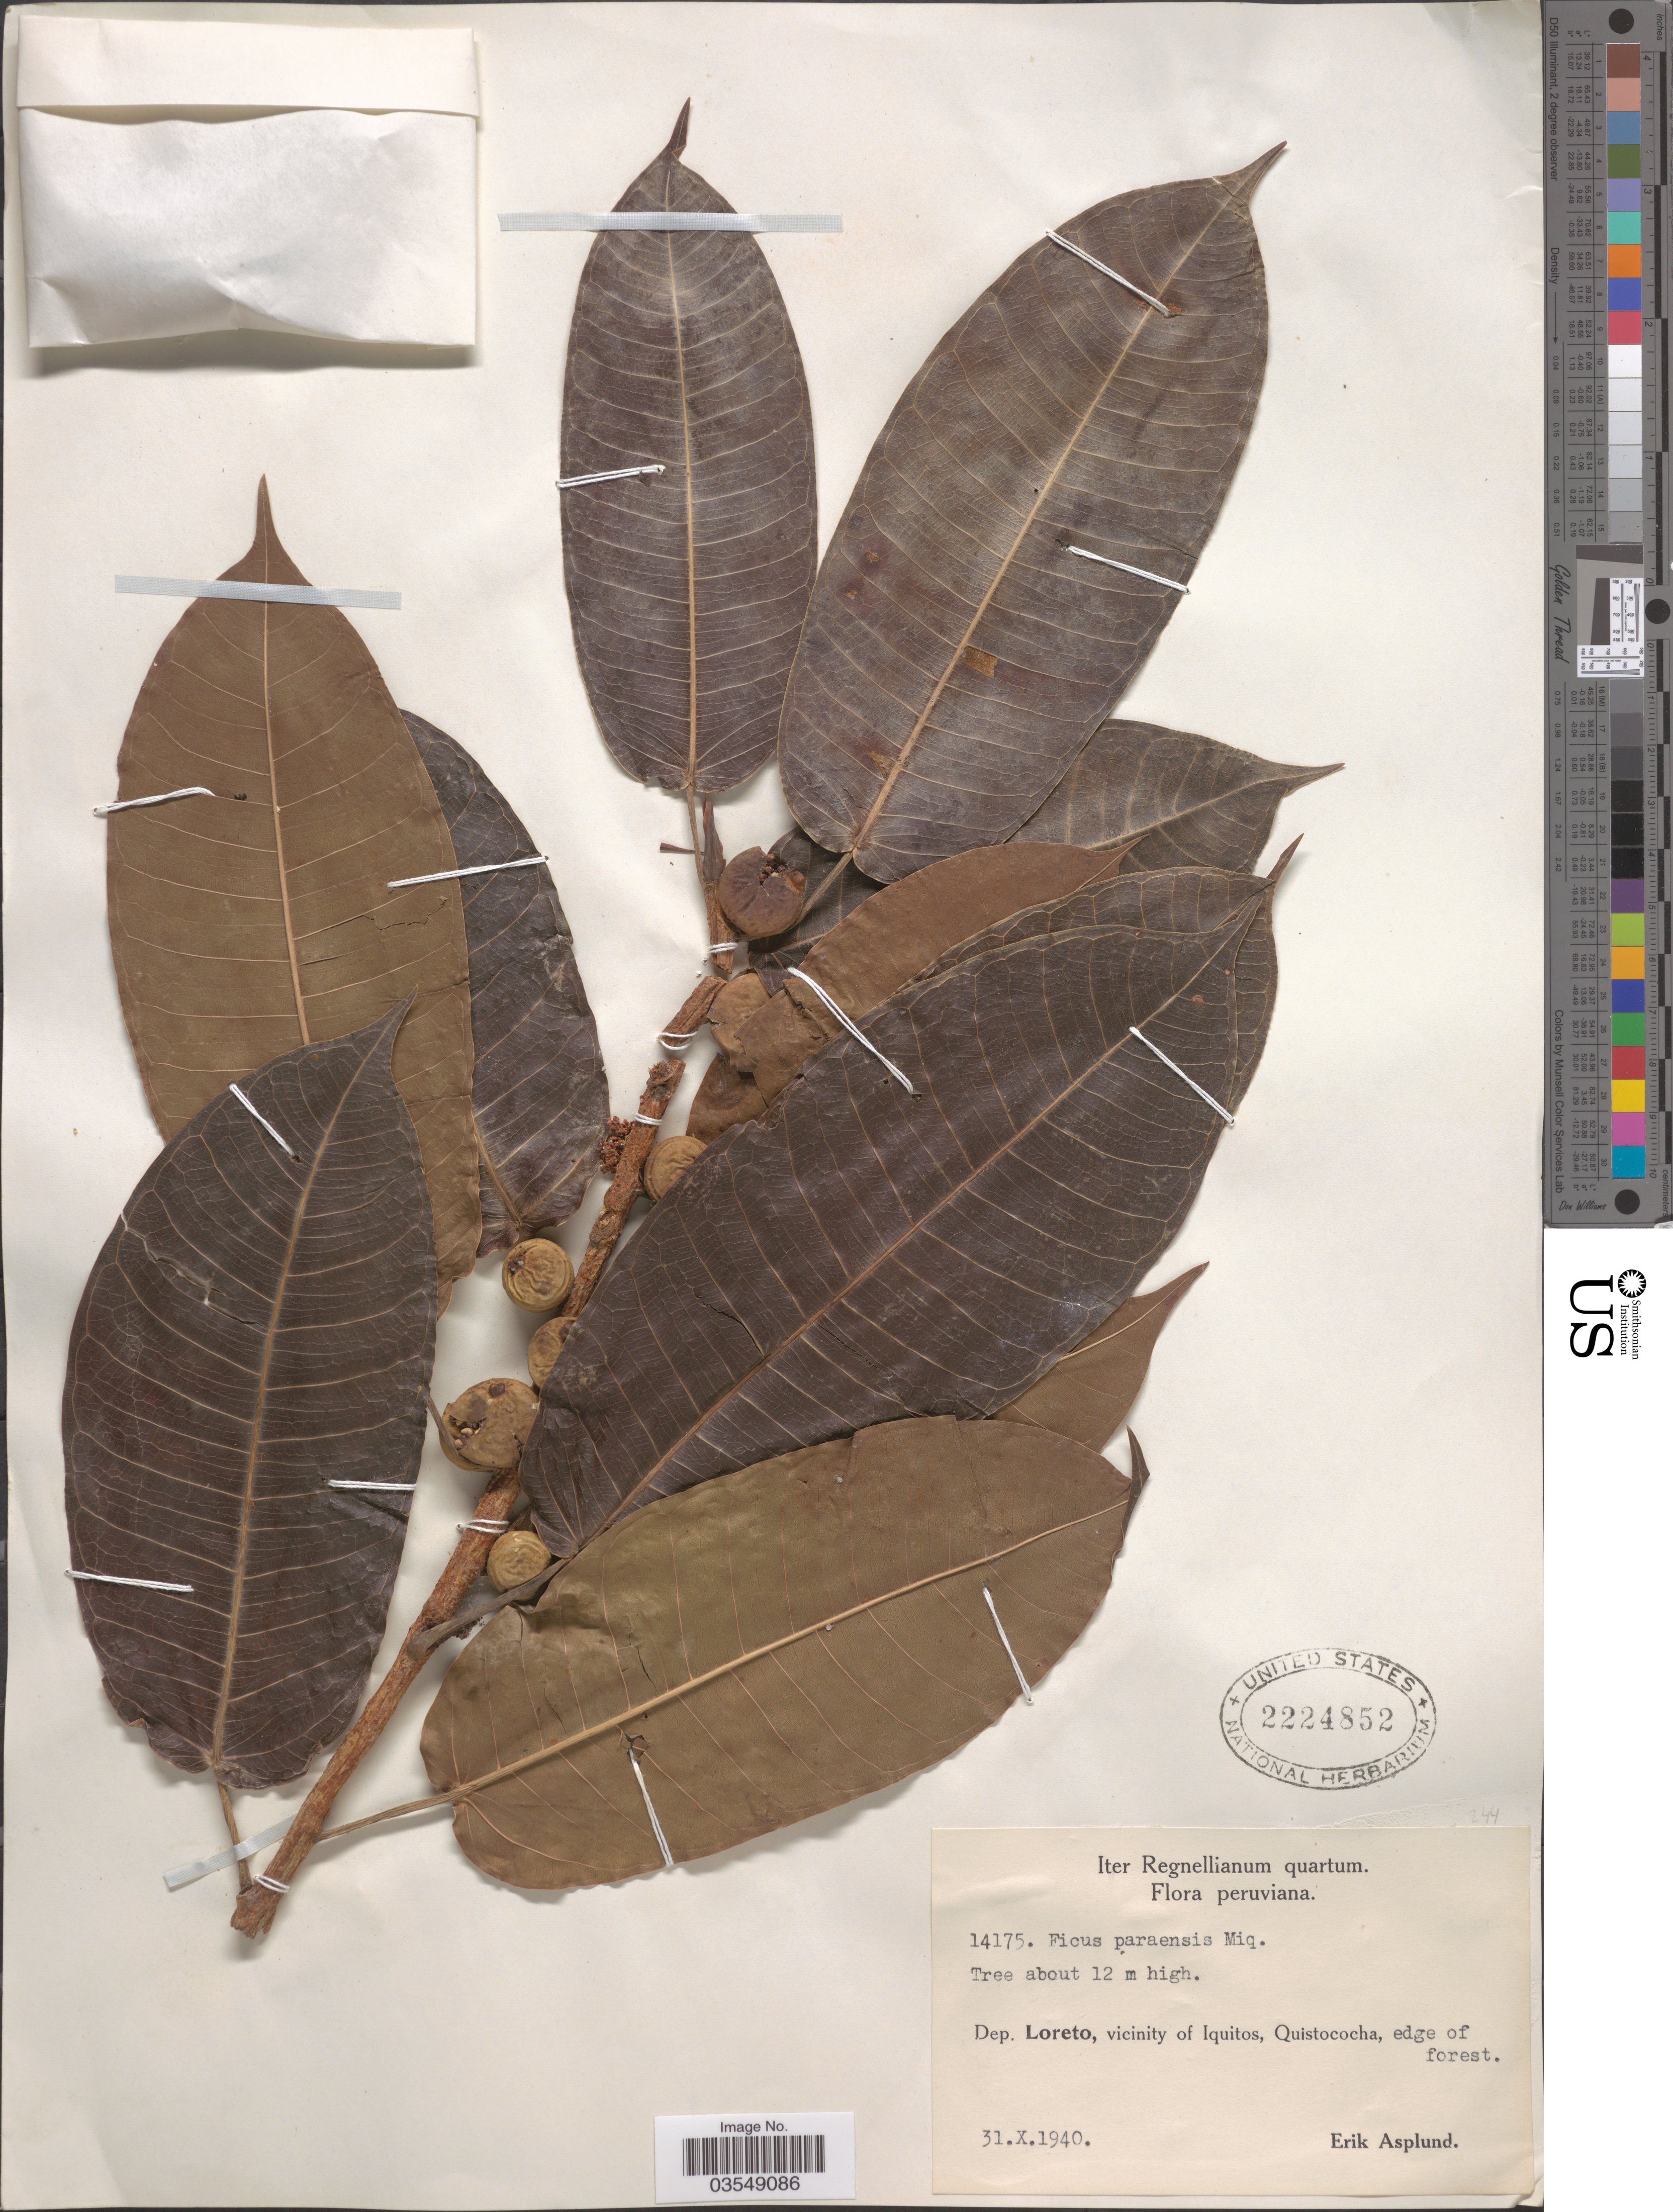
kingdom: Plantae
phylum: Tracheophyta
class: Magnoliopsida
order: Rosales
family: Moraceae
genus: Ficus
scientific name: Ficus paraensis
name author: (Miq.) Miq.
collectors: E. Asplund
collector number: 14175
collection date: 1940-10-31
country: Peru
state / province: Loreto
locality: Dep. Loreto, vicinity of Iquitos, Quistococha.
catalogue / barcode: US 2224852